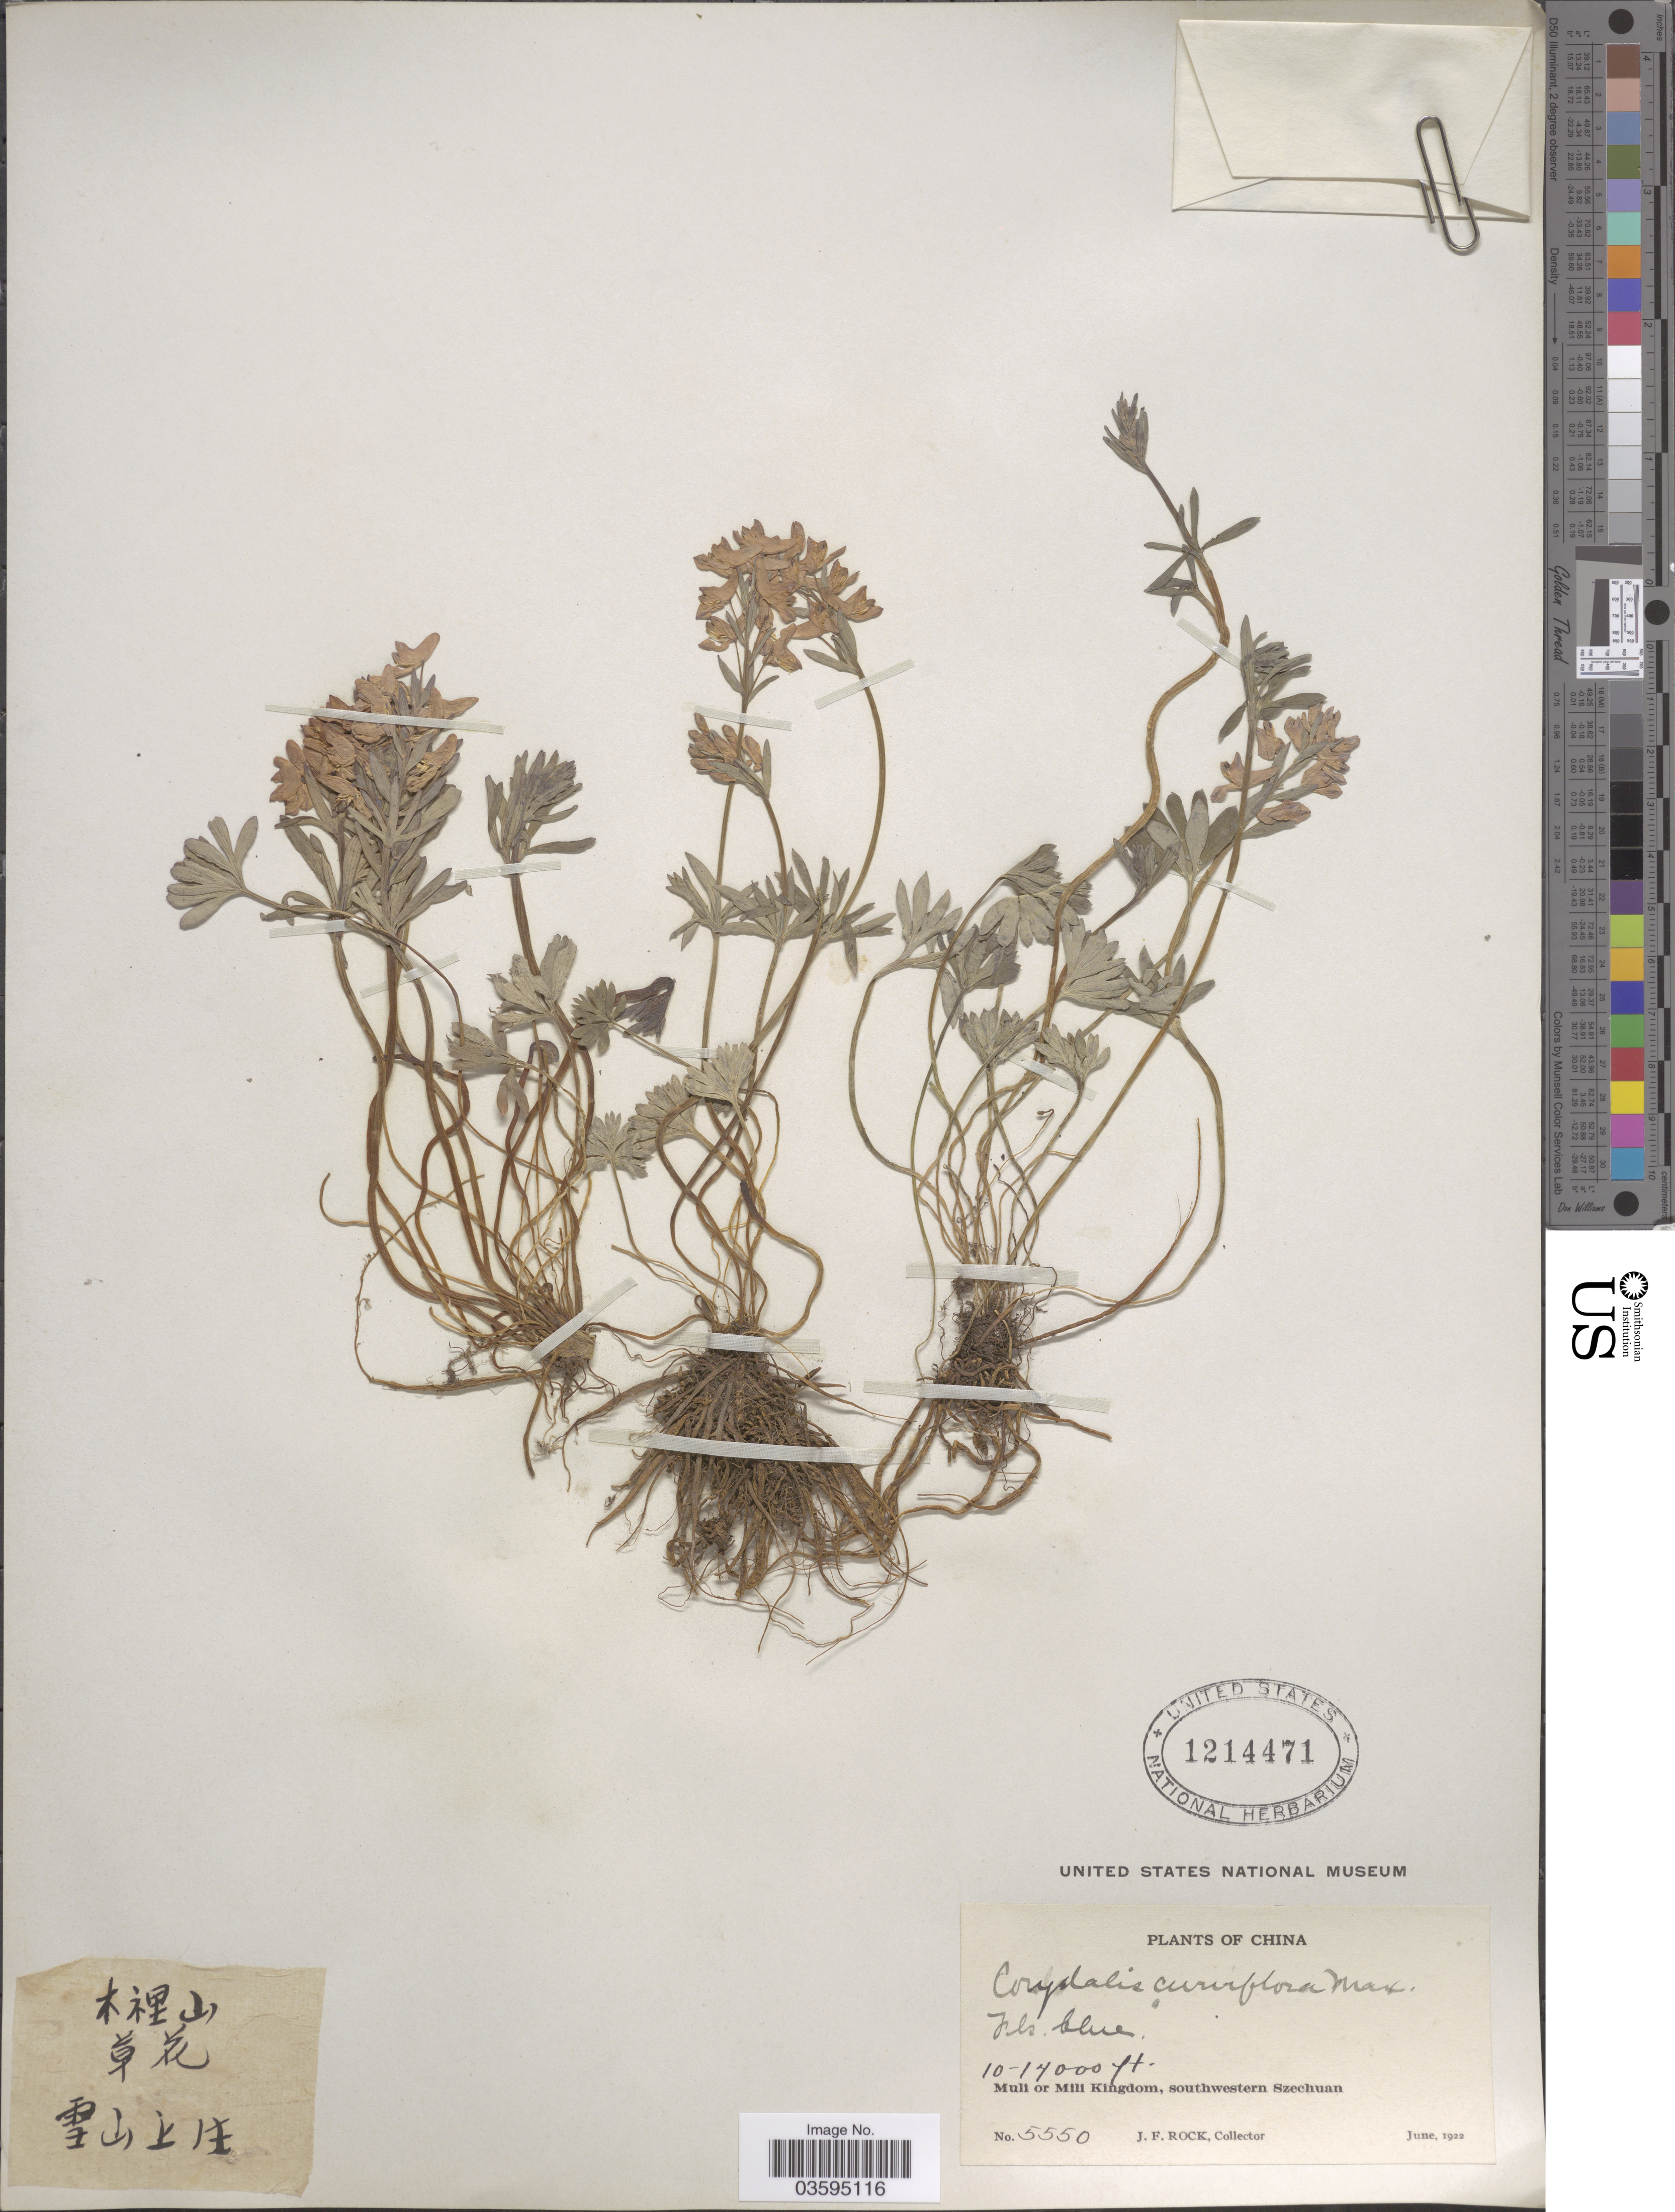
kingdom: Plantae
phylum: Tracheophyta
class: Magnoliopsida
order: Ranunculales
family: Papaveraceae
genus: Corydalis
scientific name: Corydalis curviflora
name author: Maxim. ex Hemsl.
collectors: J. Rock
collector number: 5550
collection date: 1922-06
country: China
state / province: Sichuan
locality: Muli or Mili Kingdom, southwestern Szechuan.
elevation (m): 3048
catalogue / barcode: US 1214471